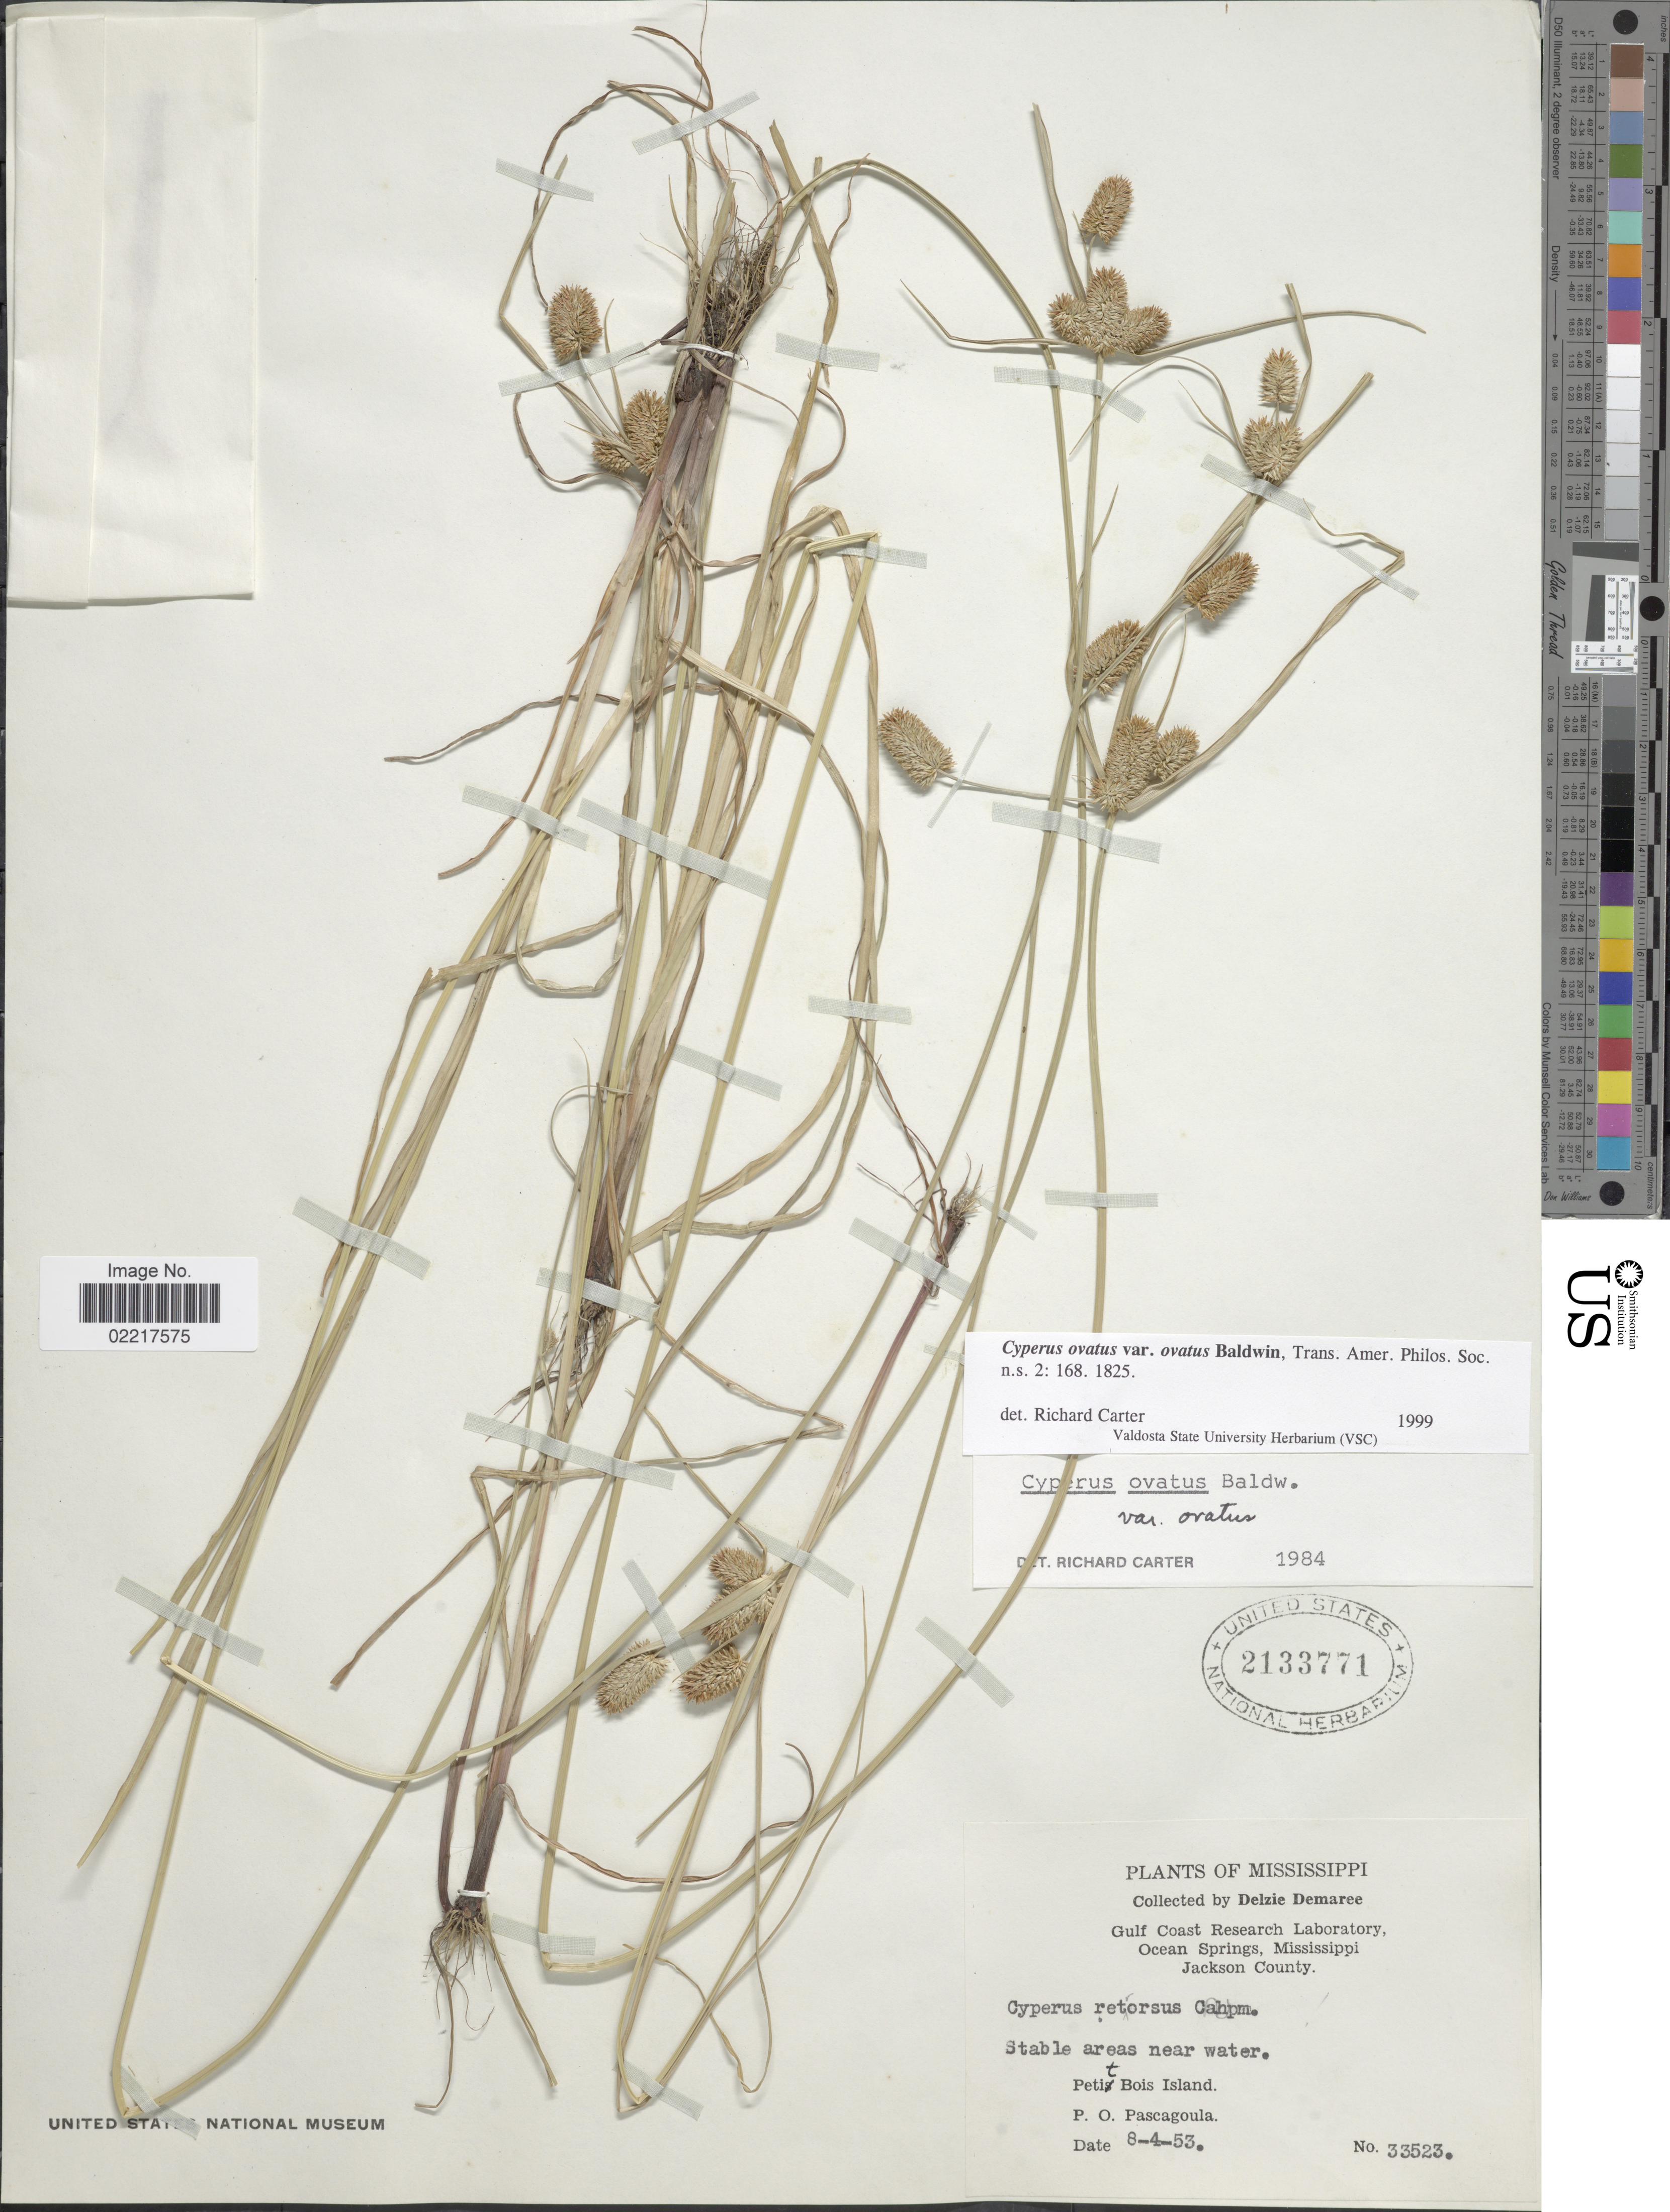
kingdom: Plantae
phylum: Tracheophyta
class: Liliopsida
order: Poales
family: Cyperaceae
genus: Cyperus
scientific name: Cyperus ovatus var. ovatus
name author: Baldwin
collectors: D. Demaree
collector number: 33523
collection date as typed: Transcribed d/m/y: 4/8/53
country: United States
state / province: Mississippi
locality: Gulf Coast Research Laboratory, Ocean Springs, Jackson County, Stable areas near water, Petit Bois Island, P.O. Pascagoula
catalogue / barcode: US 2133771